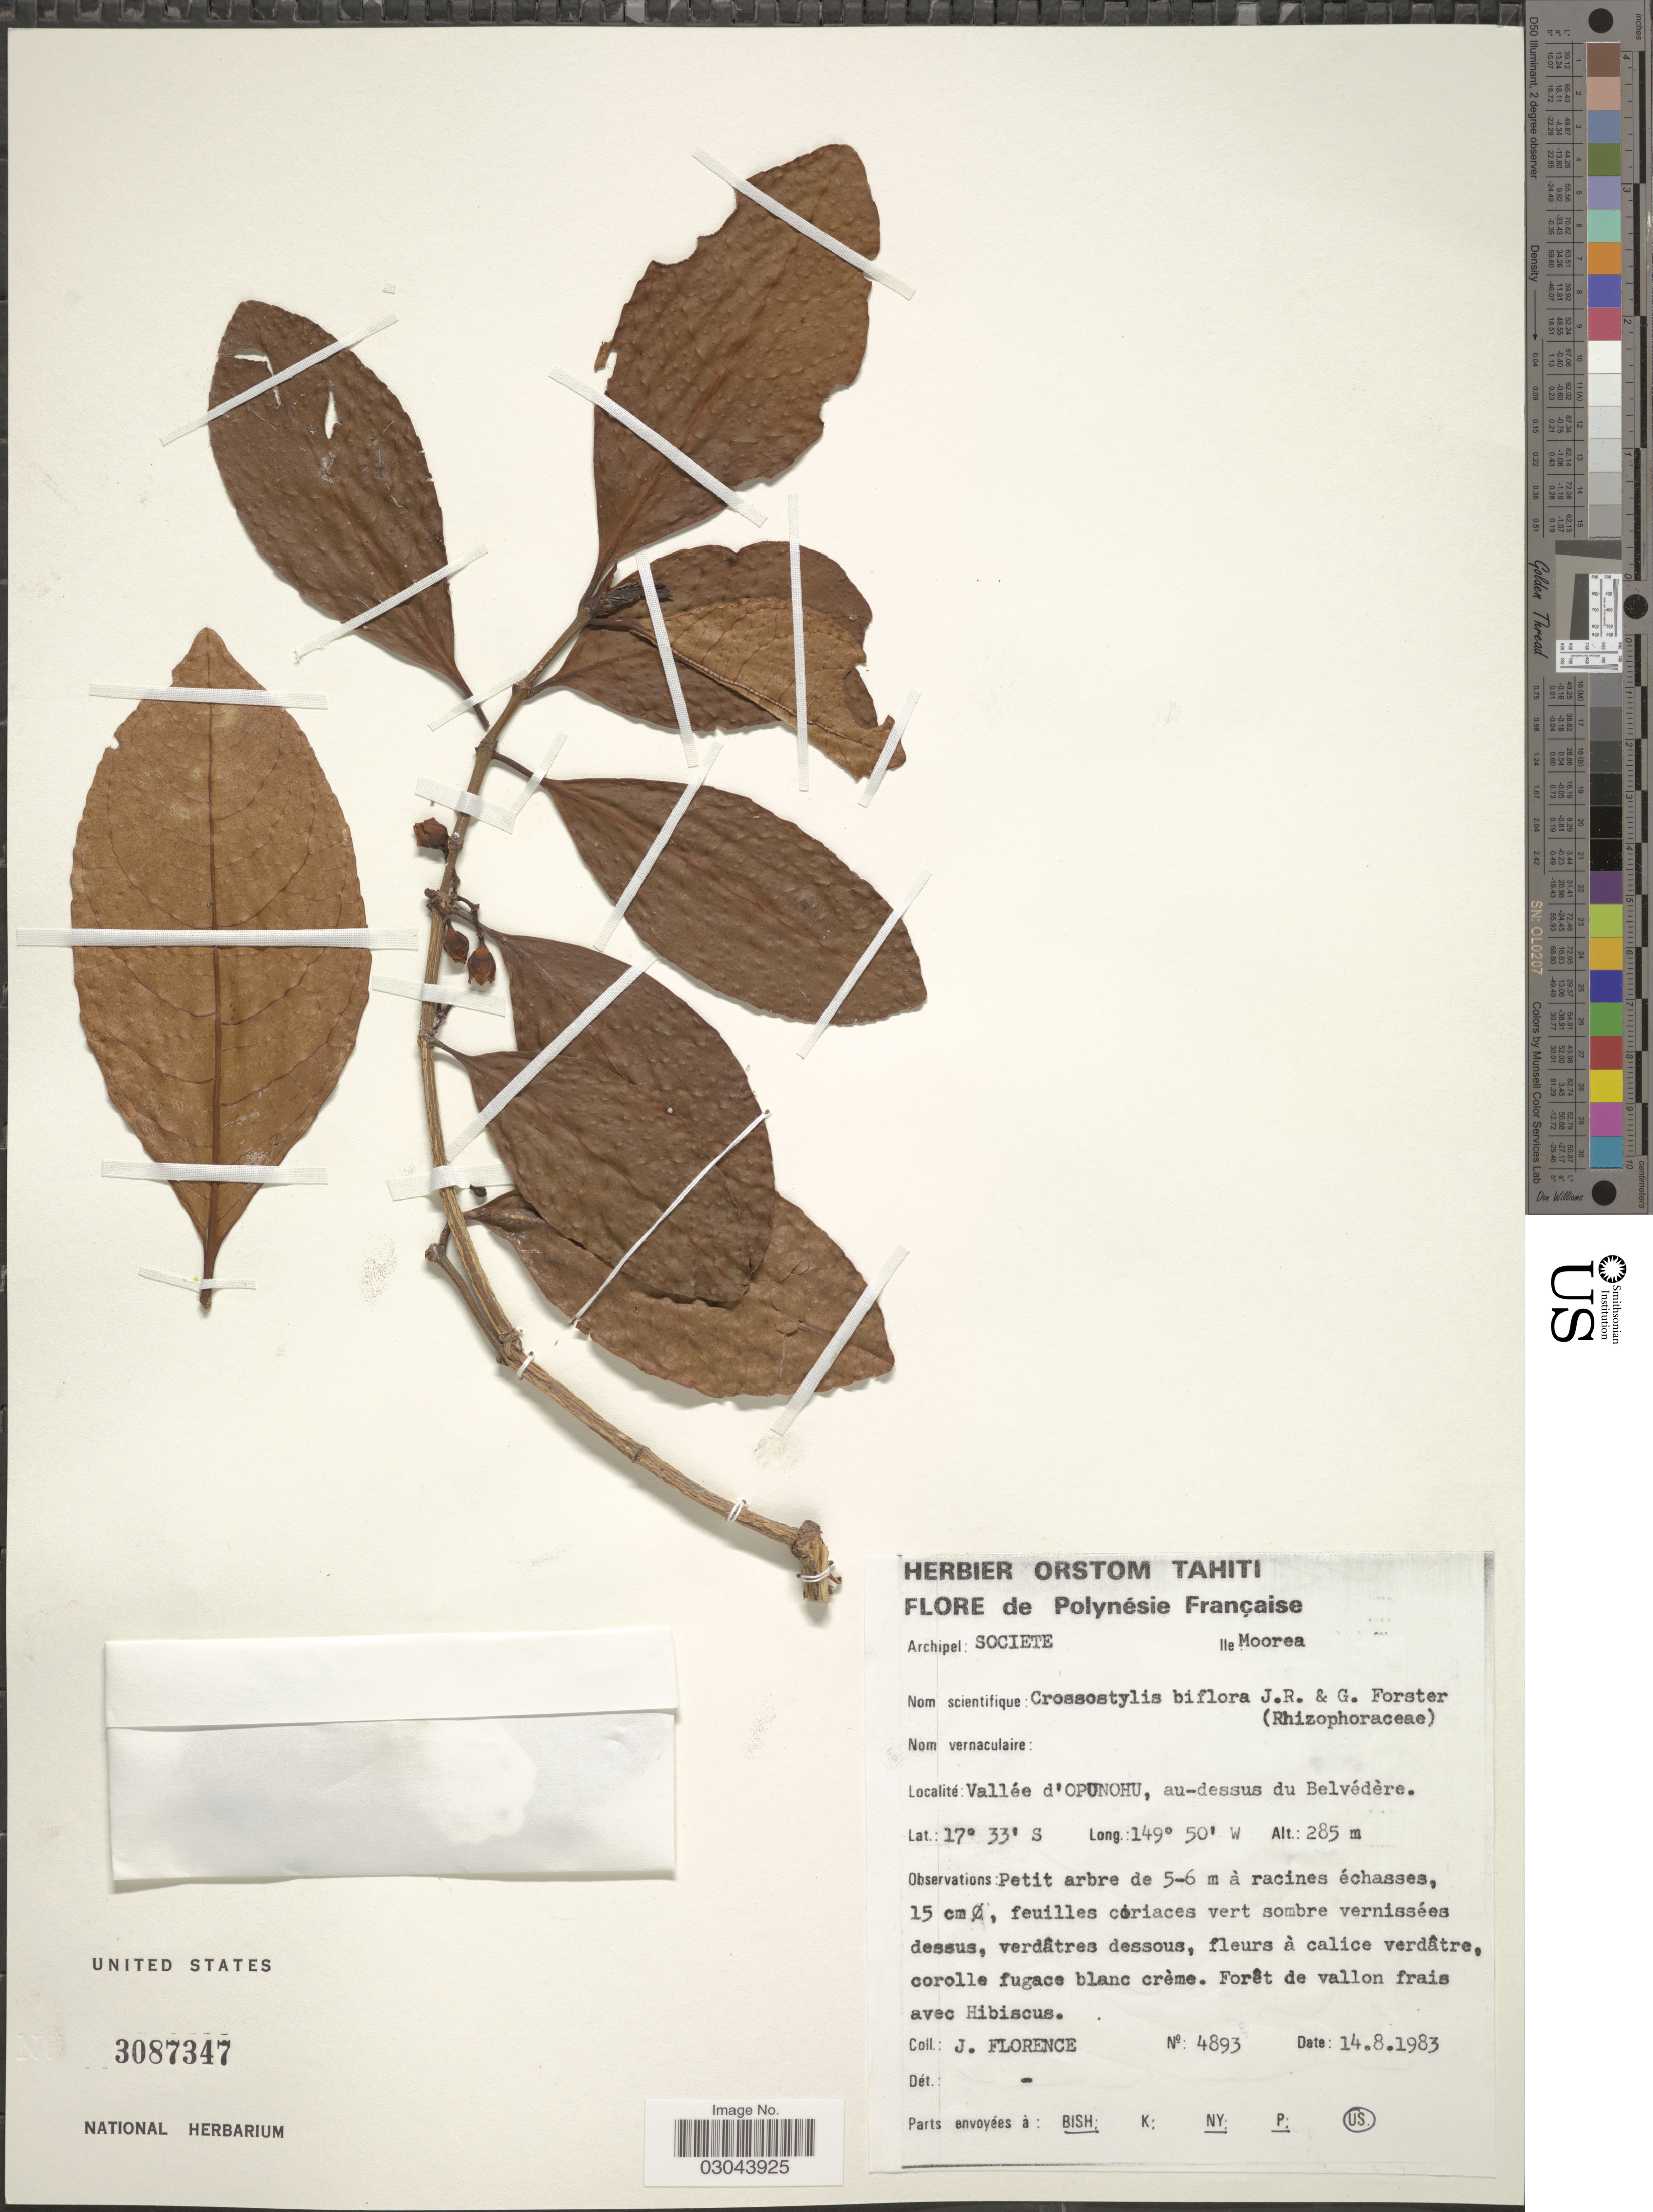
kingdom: Plantae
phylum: Tracheophyta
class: Magnoliopsida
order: Malpighiales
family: Rhizophoraceae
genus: Crossostylis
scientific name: Crossostylis biflora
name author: J.R. Forst. & G. Forst.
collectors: J. Florence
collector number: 4893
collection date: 1983-08-14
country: French Polynesia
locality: Polynésie Française. Archipel: Societe. Ile: Moorea. Vallée d'Opunohu, au-dessus de Belvédère.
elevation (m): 285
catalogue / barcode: US 3087347